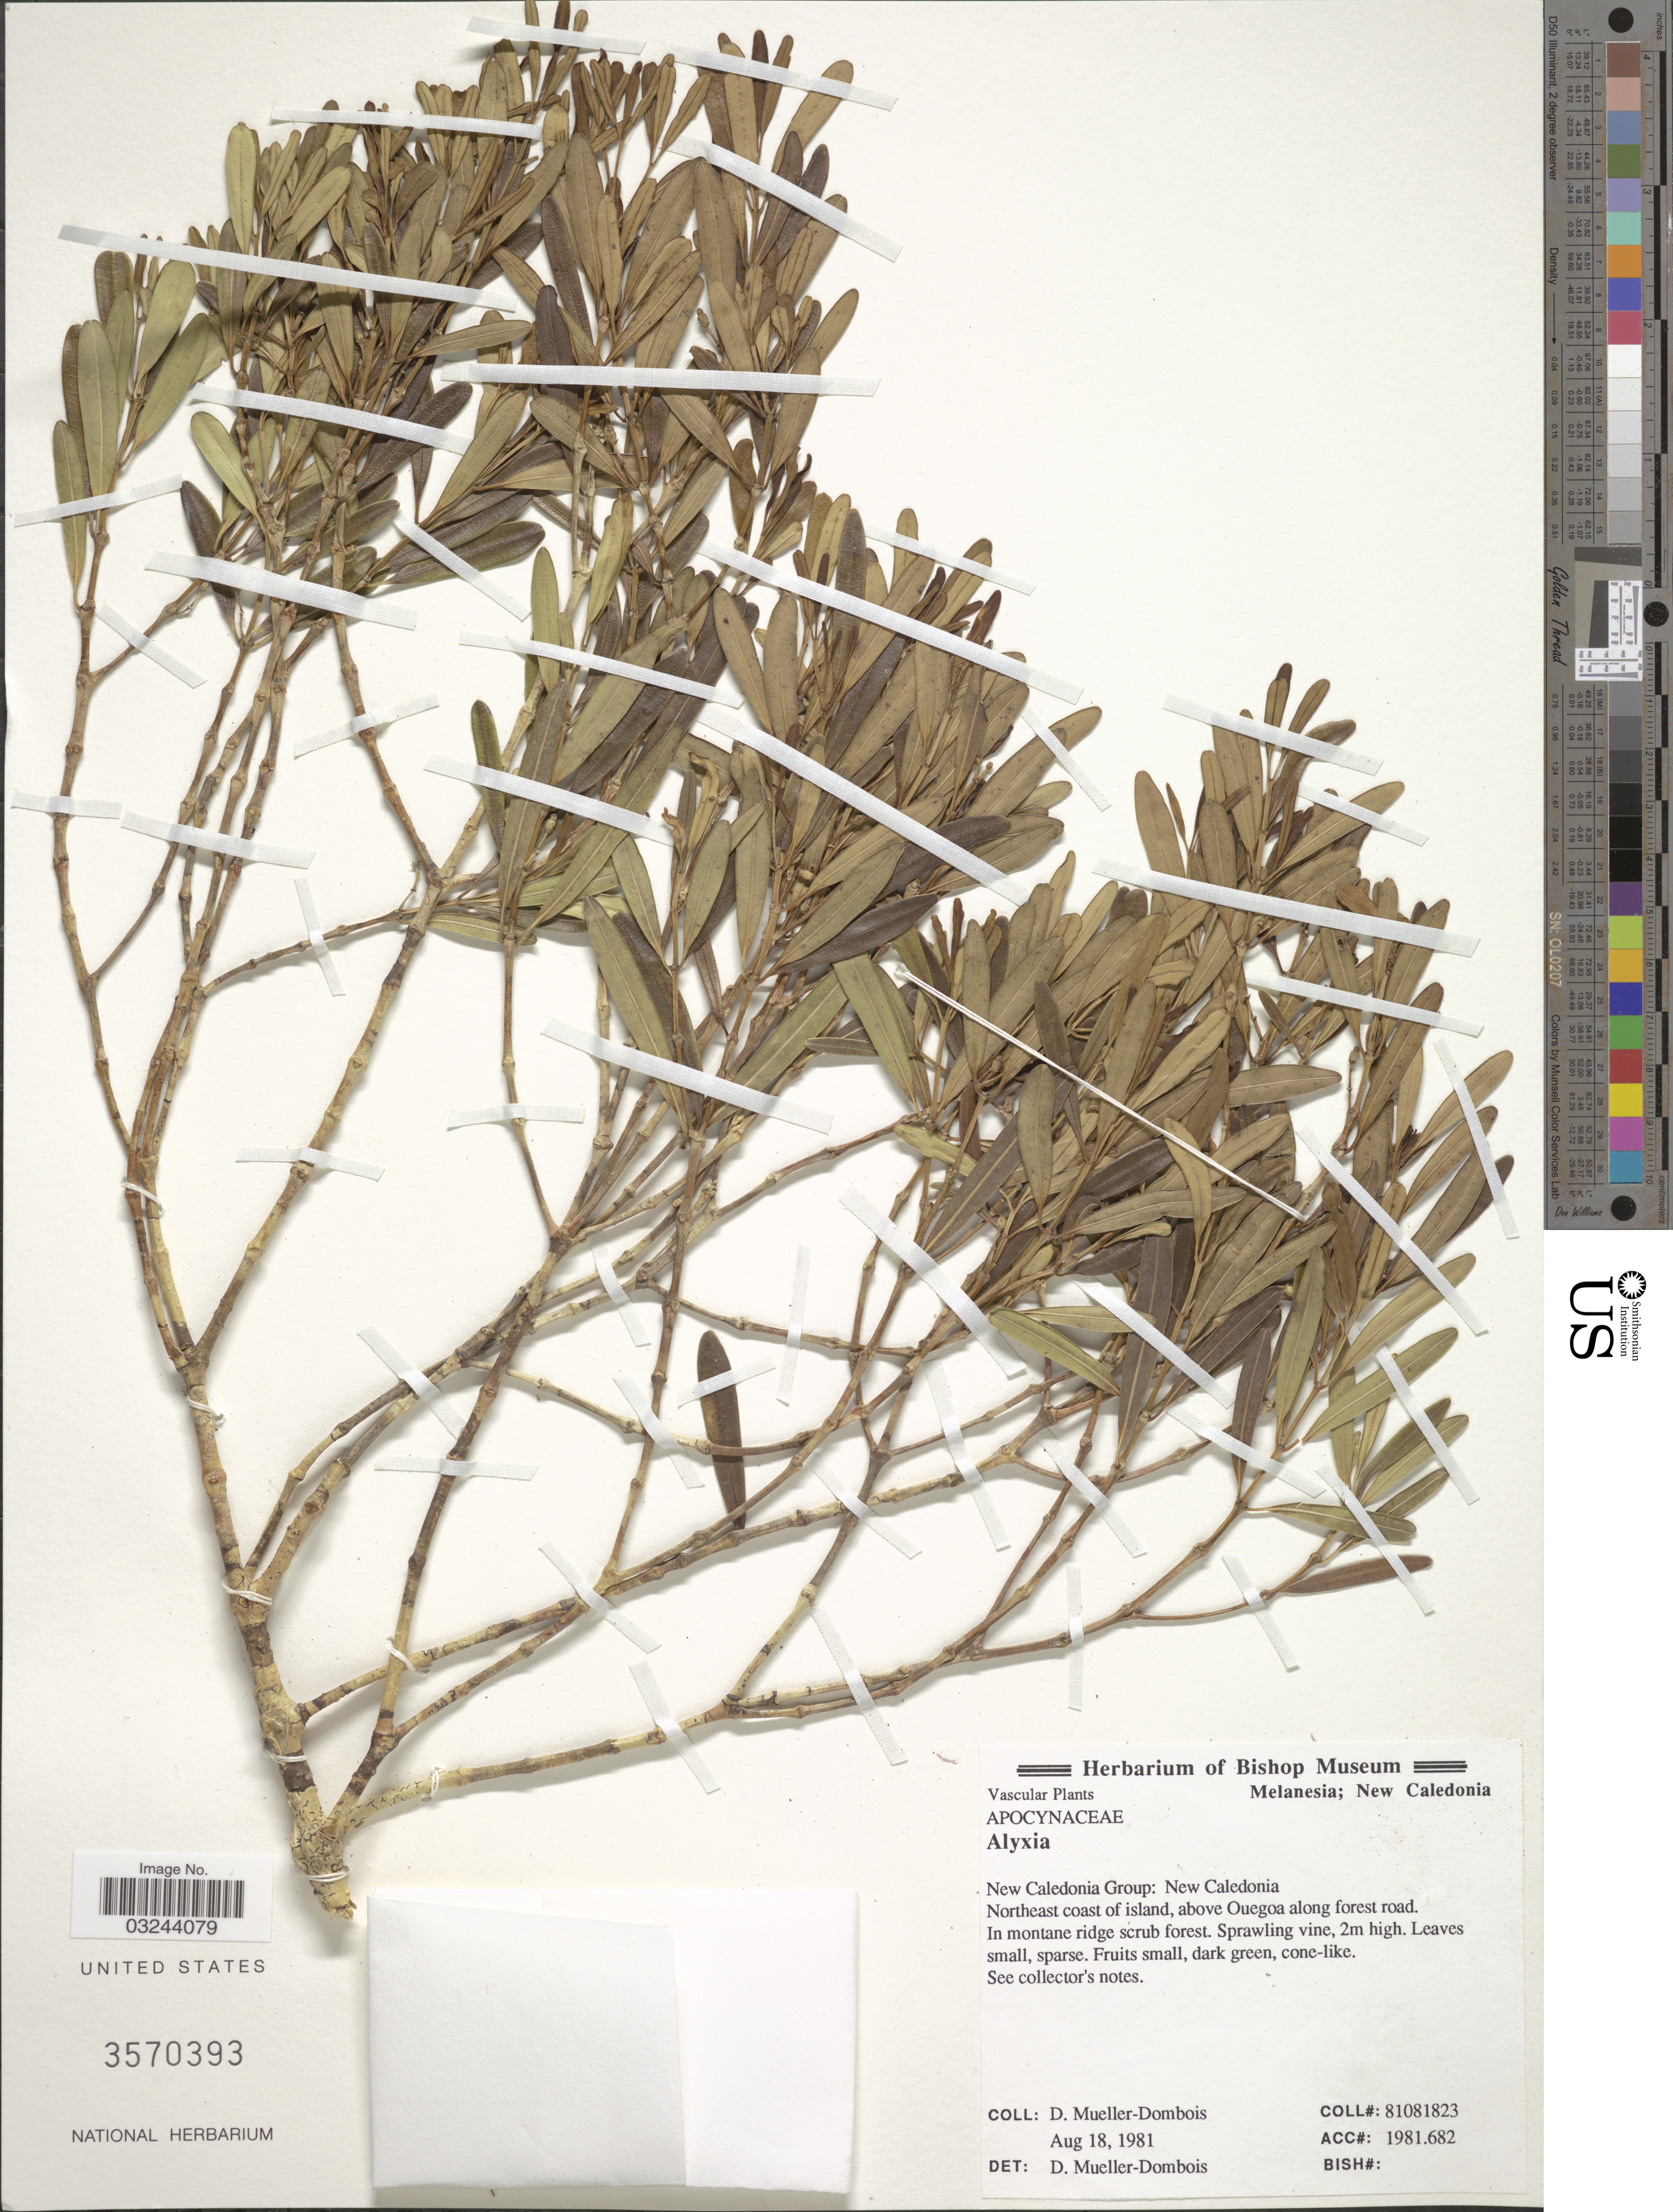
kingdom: Plantae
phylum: Tracheophyta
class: Magnoliopsida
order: Gentianales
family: Apocynaceae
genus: Alyxia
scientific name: Alyxia sp.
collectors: D. Mueller-Dombois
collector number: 81081823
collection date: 1981-08-18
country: New Caledonia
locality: New Caledonia Group: New Caledonia, Northeast coast of island, above Ouegoa along forest road.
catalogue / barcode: US 3570393